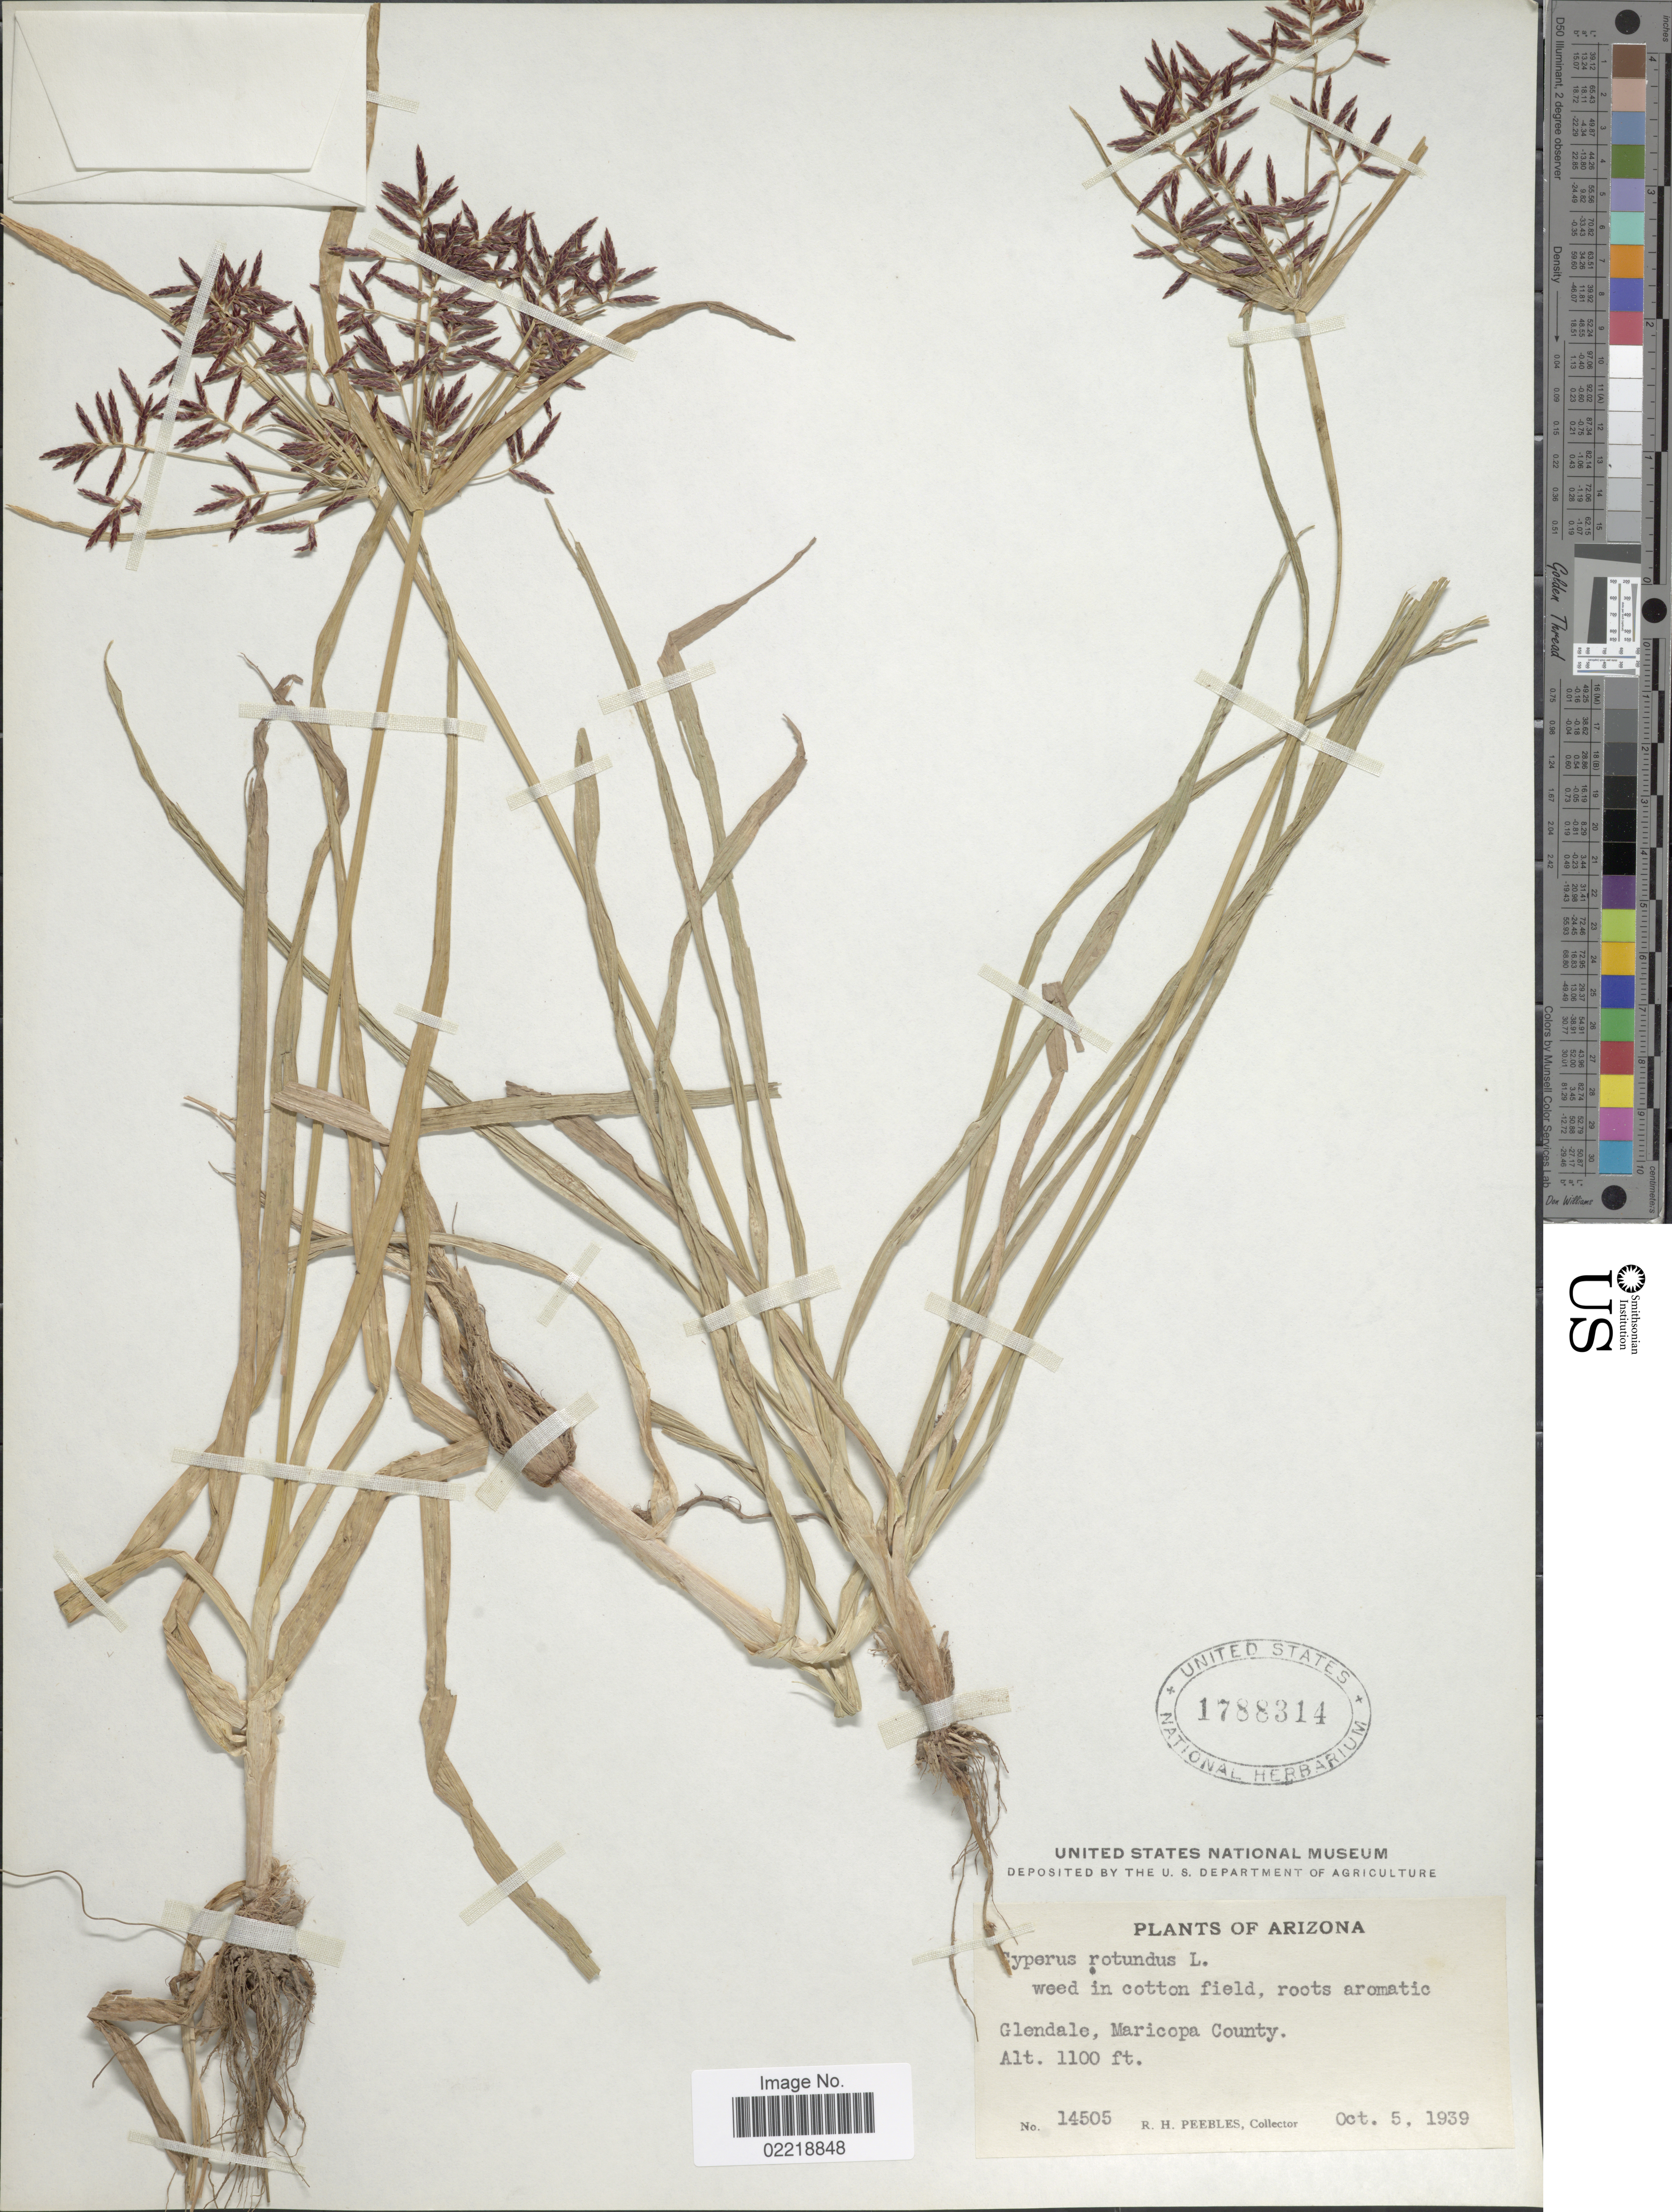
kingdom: Plantae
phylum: Tracheophyta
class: Liliopsida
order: Poales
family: Cyperaceae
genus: Cyperus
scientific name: Cyperus rotundus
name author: L.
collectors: R. H. Peebles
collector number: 14505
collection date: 1939-10-05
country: United States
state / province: Arizona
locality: Glendale, Maricopa County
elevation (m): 335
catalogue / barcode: US 1788314